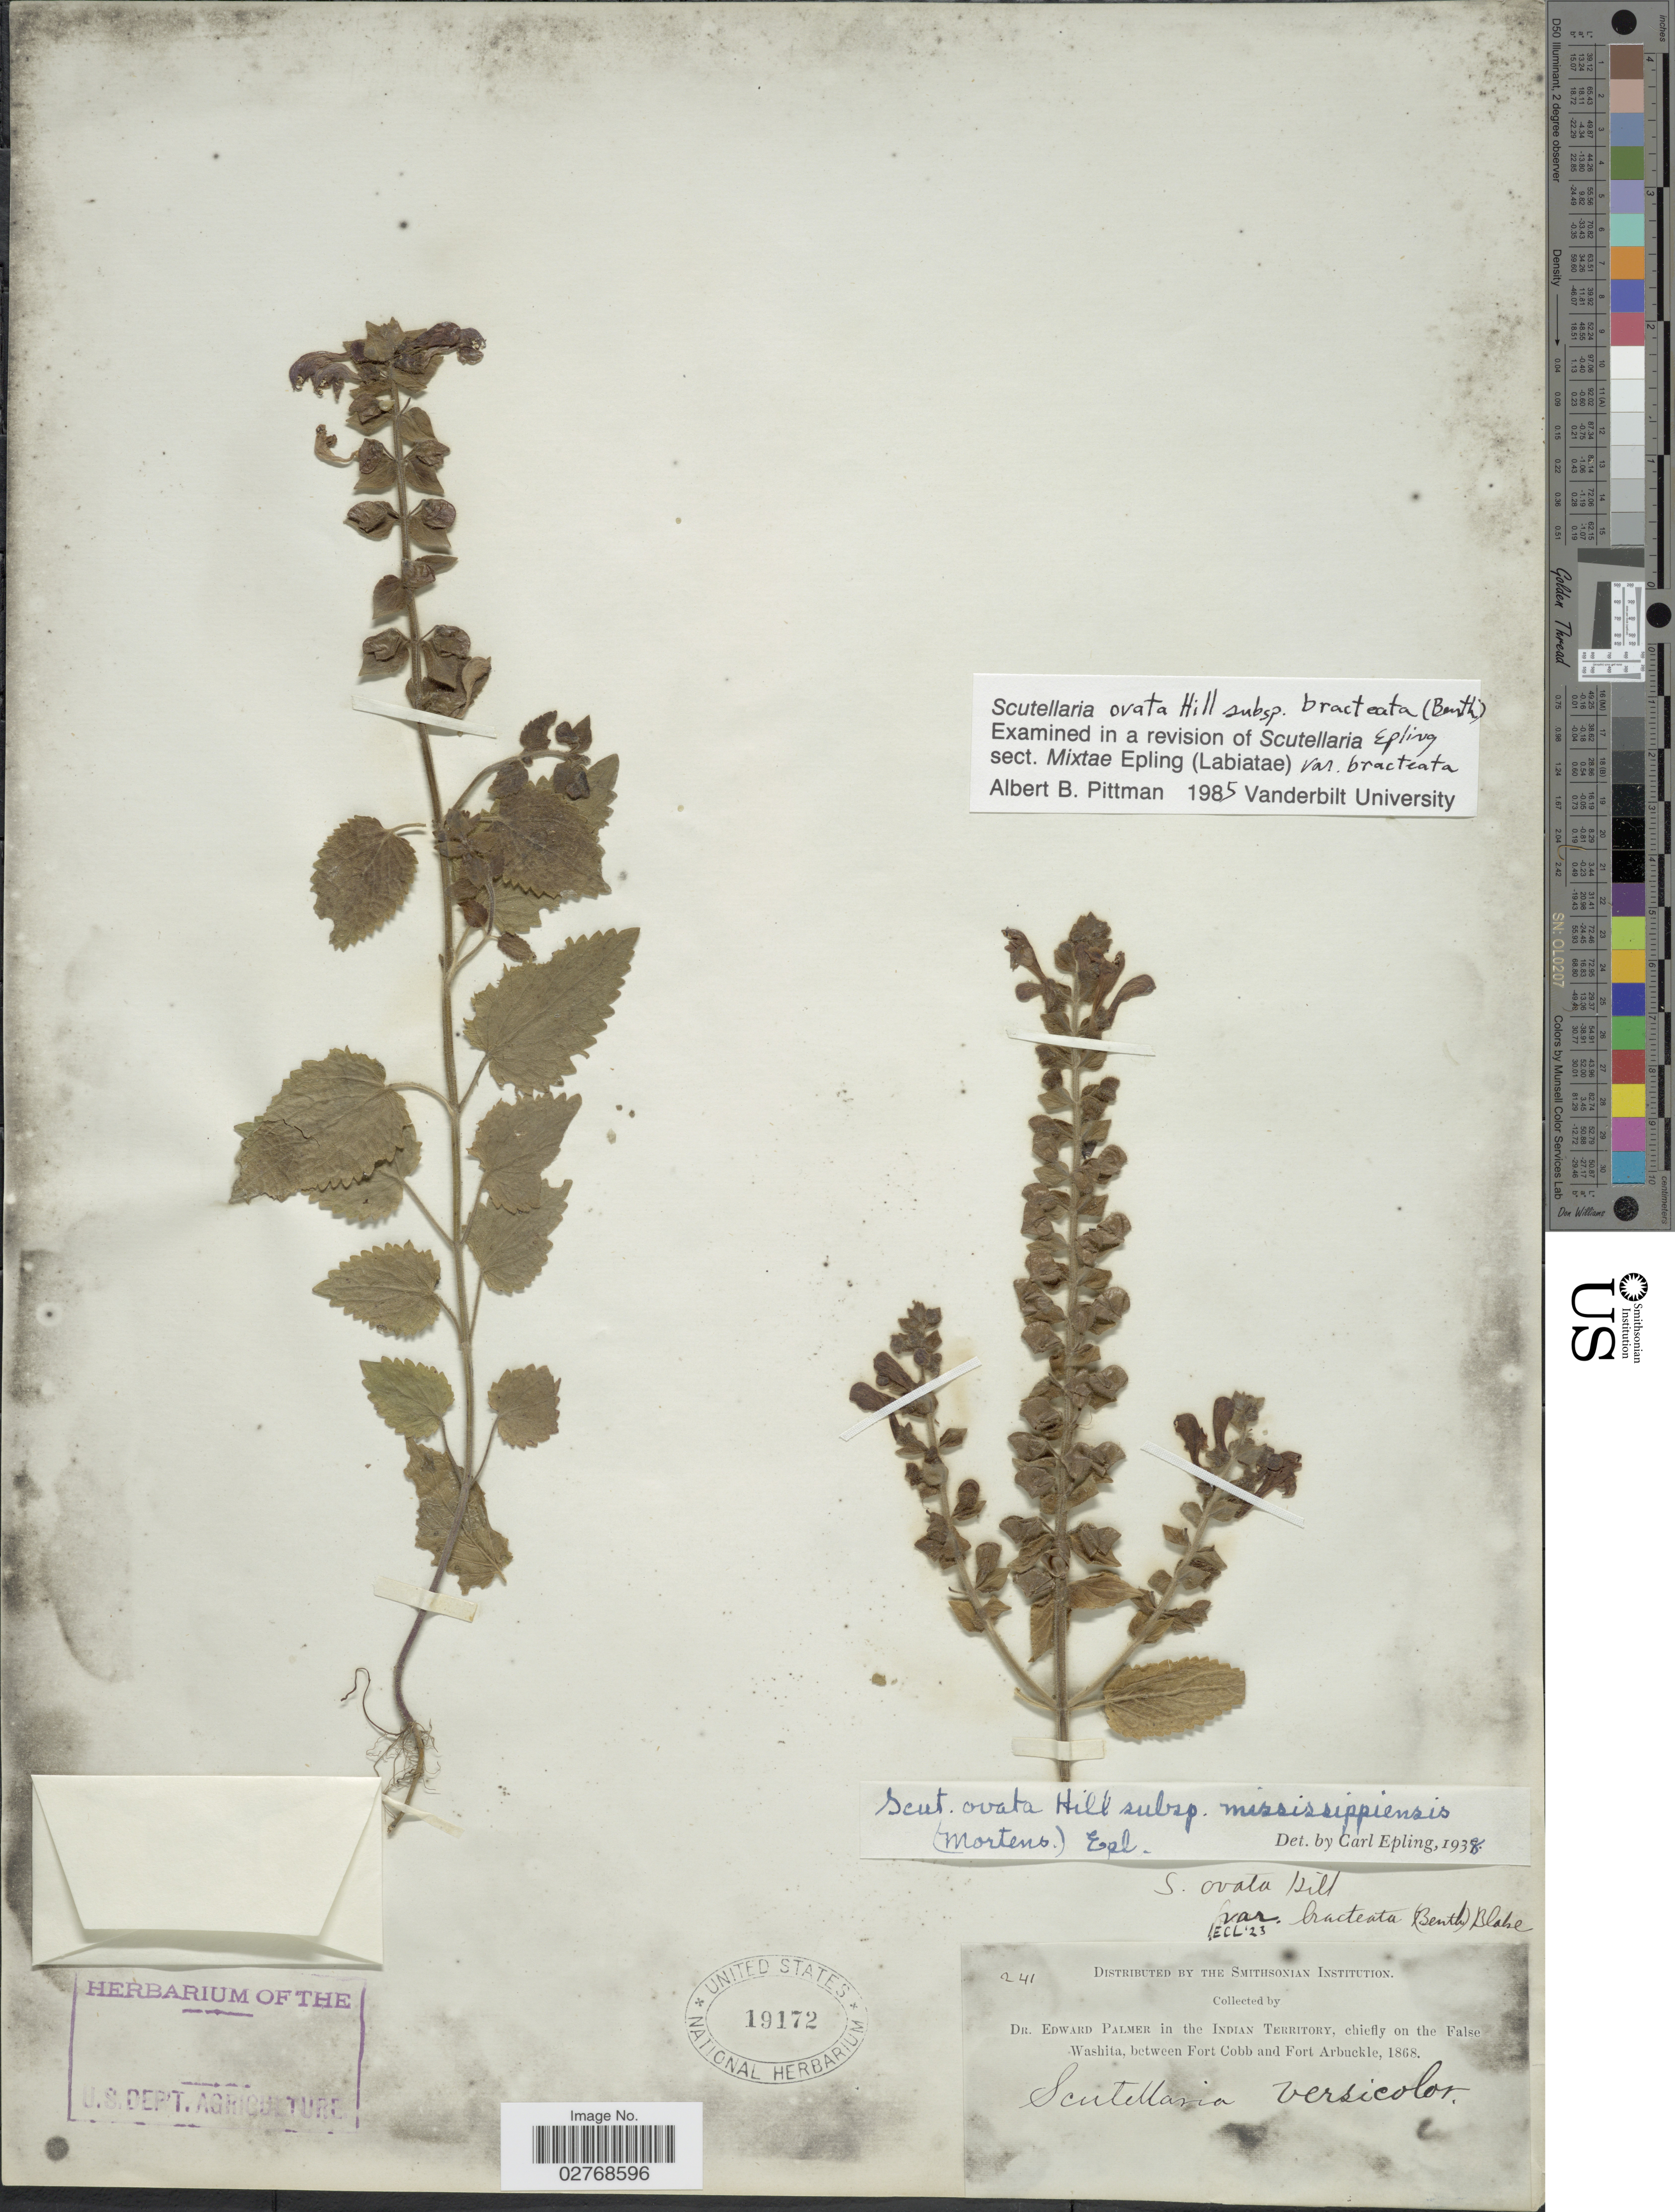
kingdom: Plantae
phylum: Tracheophyta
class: Magnoliopsida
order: Lamiales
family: Lamiaceae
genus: Scutellaria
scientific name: Scutellaria ovata subsp. bracteata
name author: (Benth.) Epling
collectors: E. Palmer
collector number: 241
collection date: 1868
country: United States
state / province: Oklahoma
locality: Indian Territory, chiefly on the False Washita, between Fort Cobb and Fort Arbuckle.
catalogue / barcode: US 19172